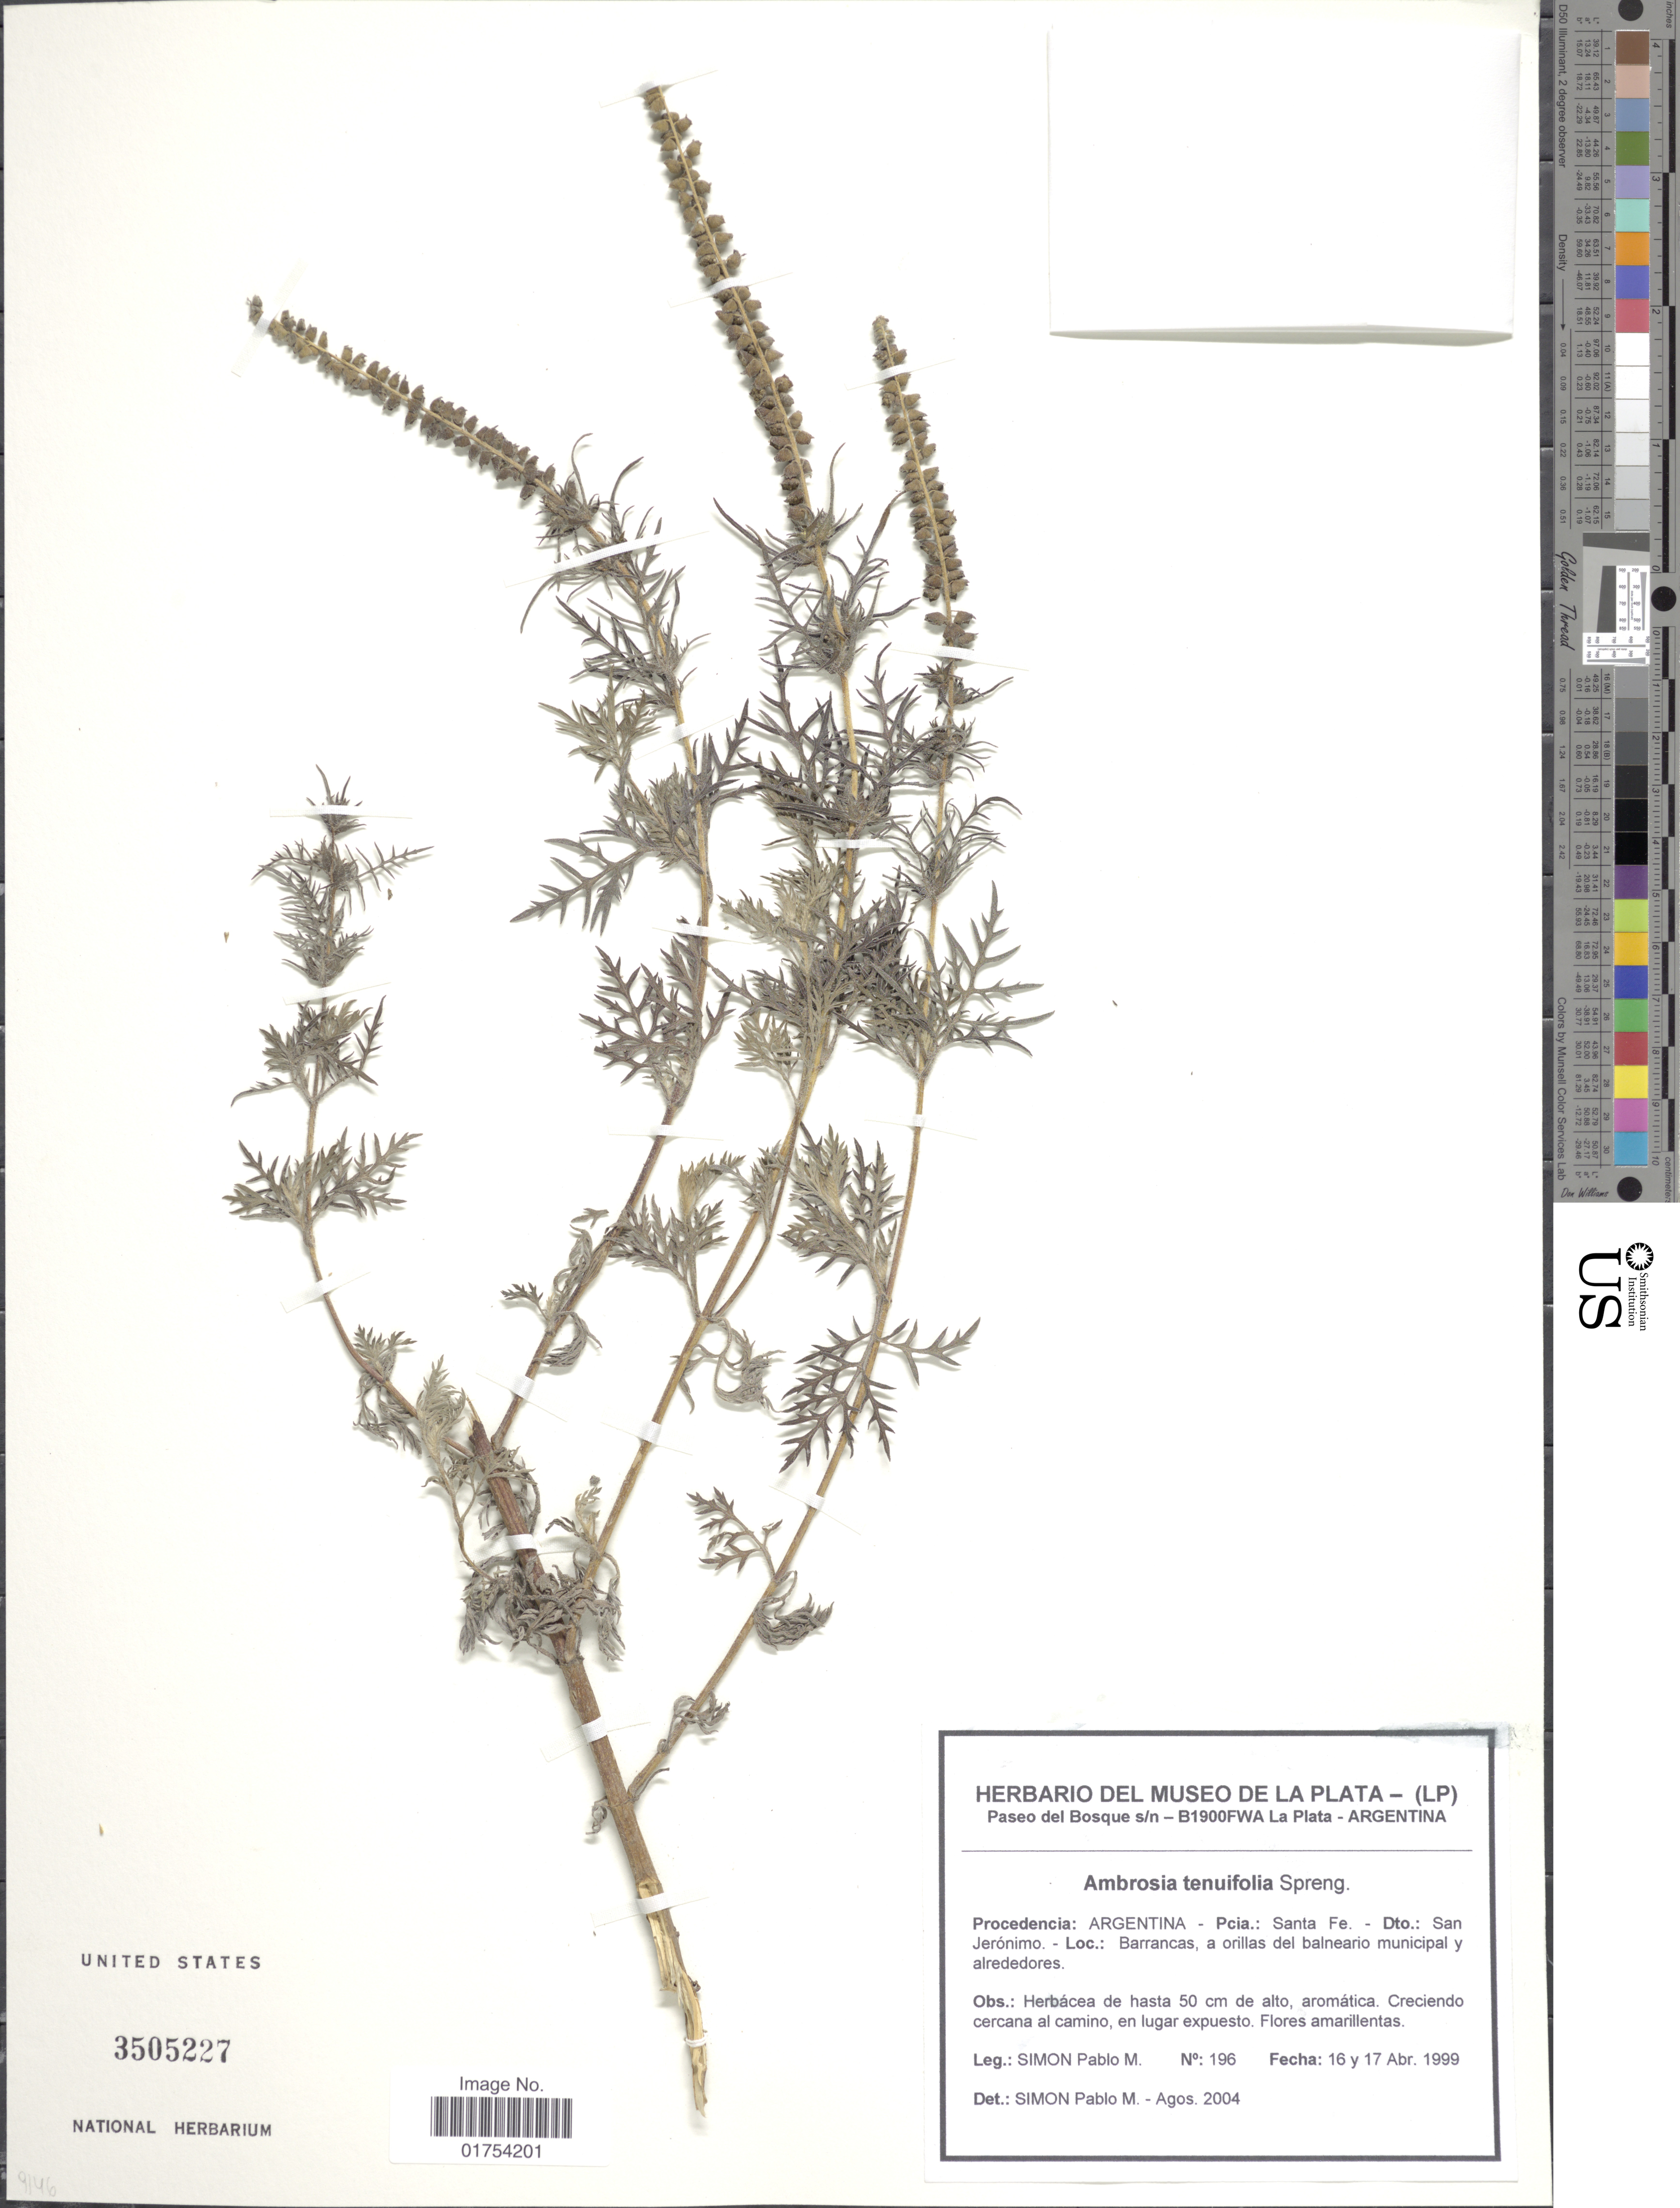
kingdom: Plantae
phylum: Tracheophyta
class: Magnoliopsida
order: Asterales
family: Asteraceae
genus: Ambrosia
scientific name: Ambrosia tenuifolia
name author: Spreng.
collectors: S. Pablo M.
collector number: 196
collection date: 1999-04-16/1999-04-17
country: Argentina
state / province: Santa Fe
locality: Dto.: San Jeronimo, Barrancas a orillas del balneario municipal y alrededores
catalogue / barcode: US 3505227